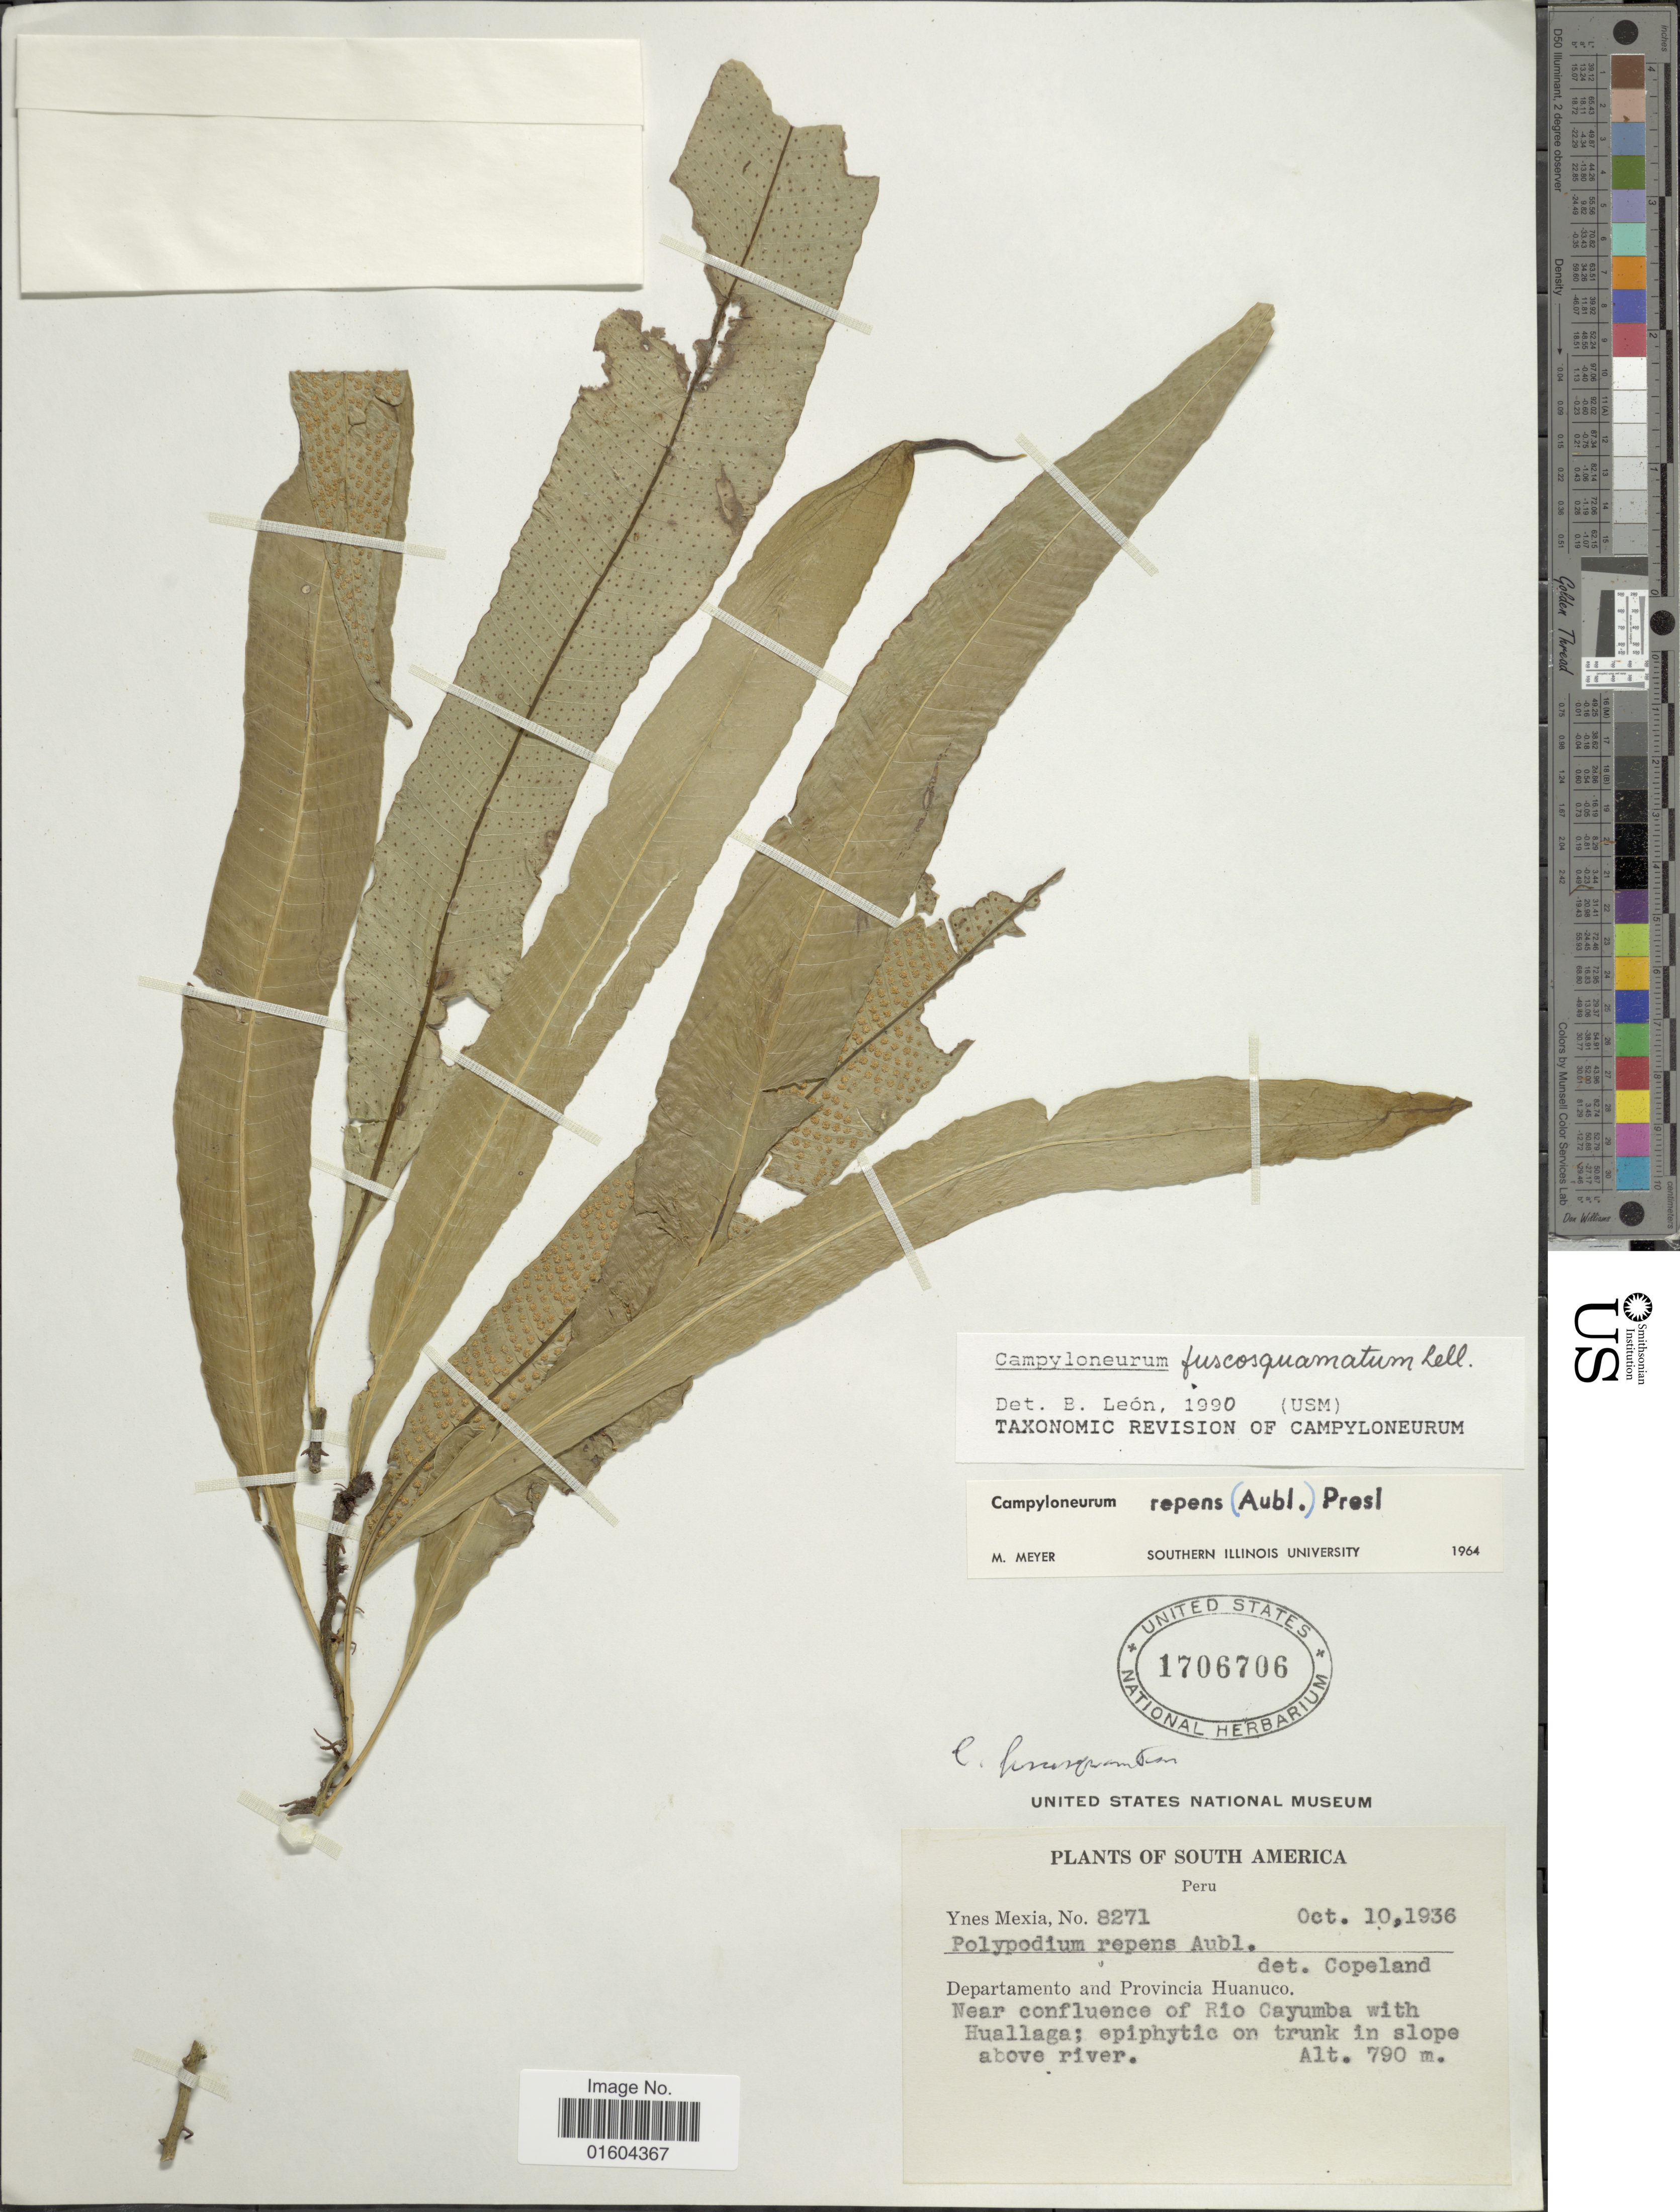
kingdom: Plantae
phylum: Tracheophyta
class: Polypodiopsida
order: Polypodiales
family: Polypodiaceae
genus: Campyloneurum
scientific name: Campyloneurum fuscosquamatum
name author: Lellinger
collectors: Y. Mexia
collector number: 8271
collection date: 1936-10-10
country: Peru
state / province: Huánuco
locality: South America. Peru. Departamento and Provincia Huanuco.Near confluence of Ri Cayumba with Huallaga.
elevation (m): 790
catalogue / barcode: US 1706706